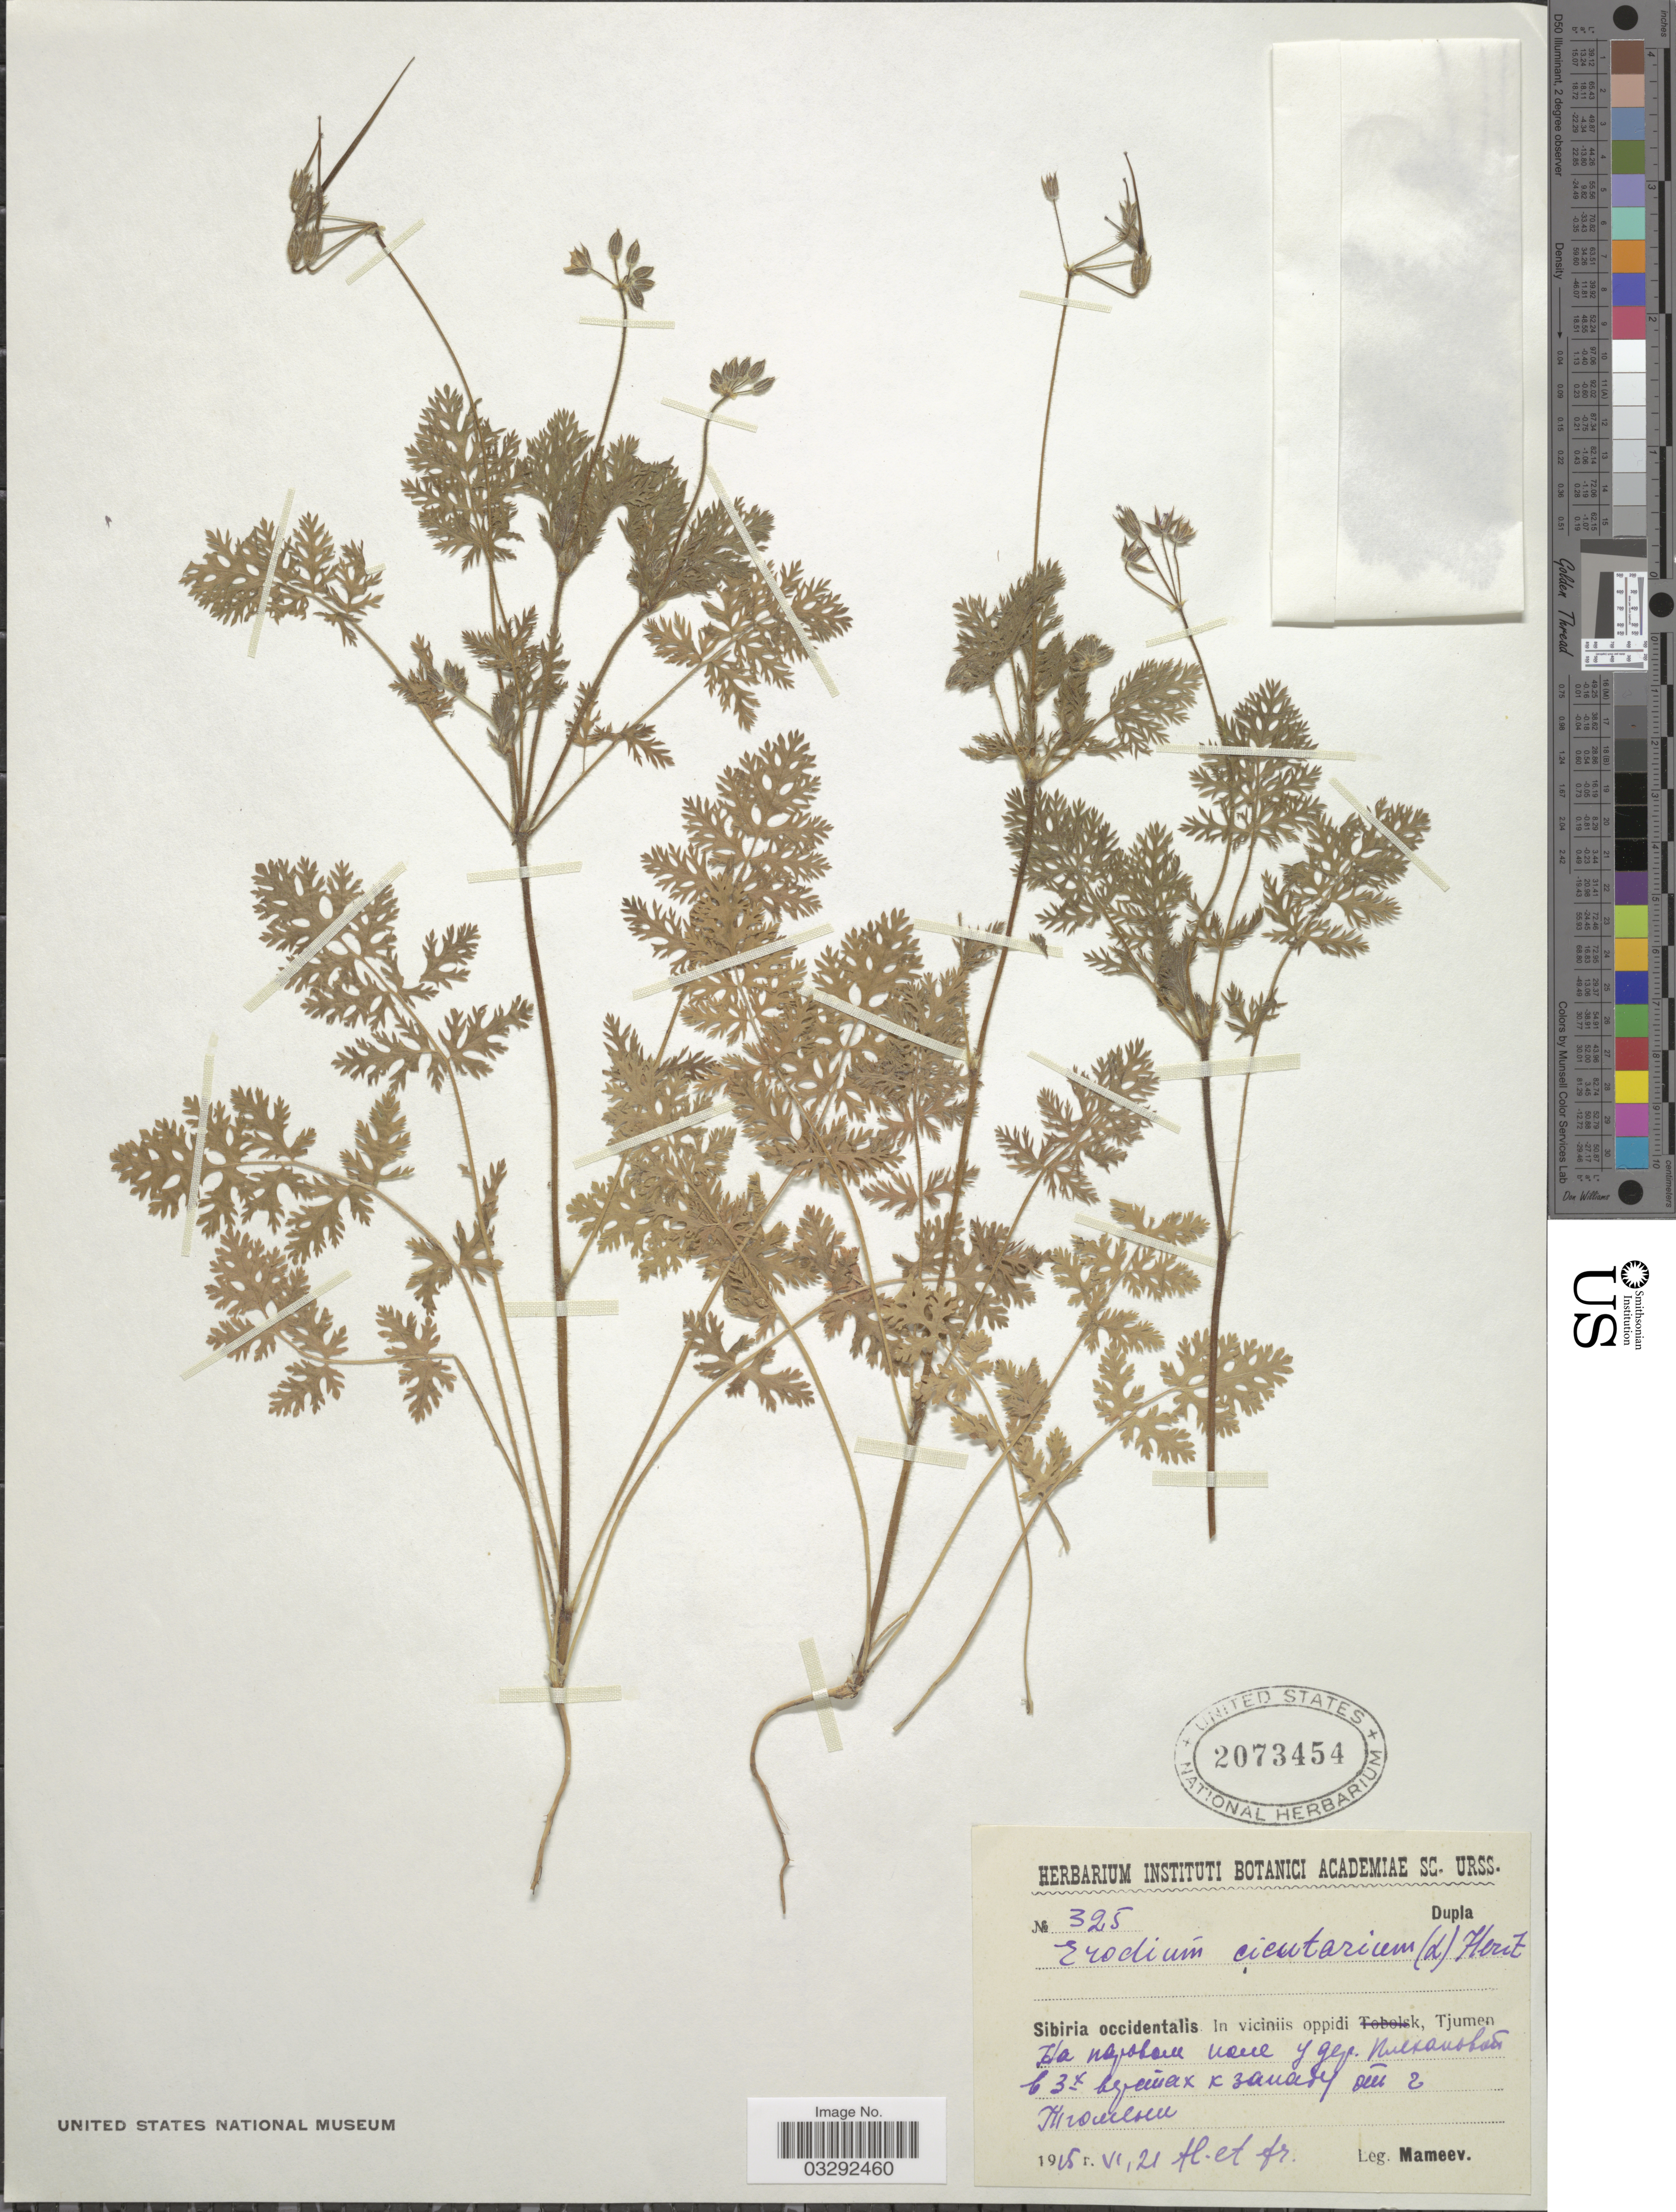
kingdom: Plantae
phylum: Tracheophyta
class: Magnoliopsida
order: Geraniales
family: Geraniaceae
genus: Erodium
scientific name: Erodium cicutarium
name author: (L.) L'Hér.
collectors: Mameev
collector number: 325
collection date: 1915-06-21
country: Russian Federation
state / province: Tyumen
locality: Near village Plekhanovo, 3.2 km W from Tyumen.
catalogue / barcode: US 2073454